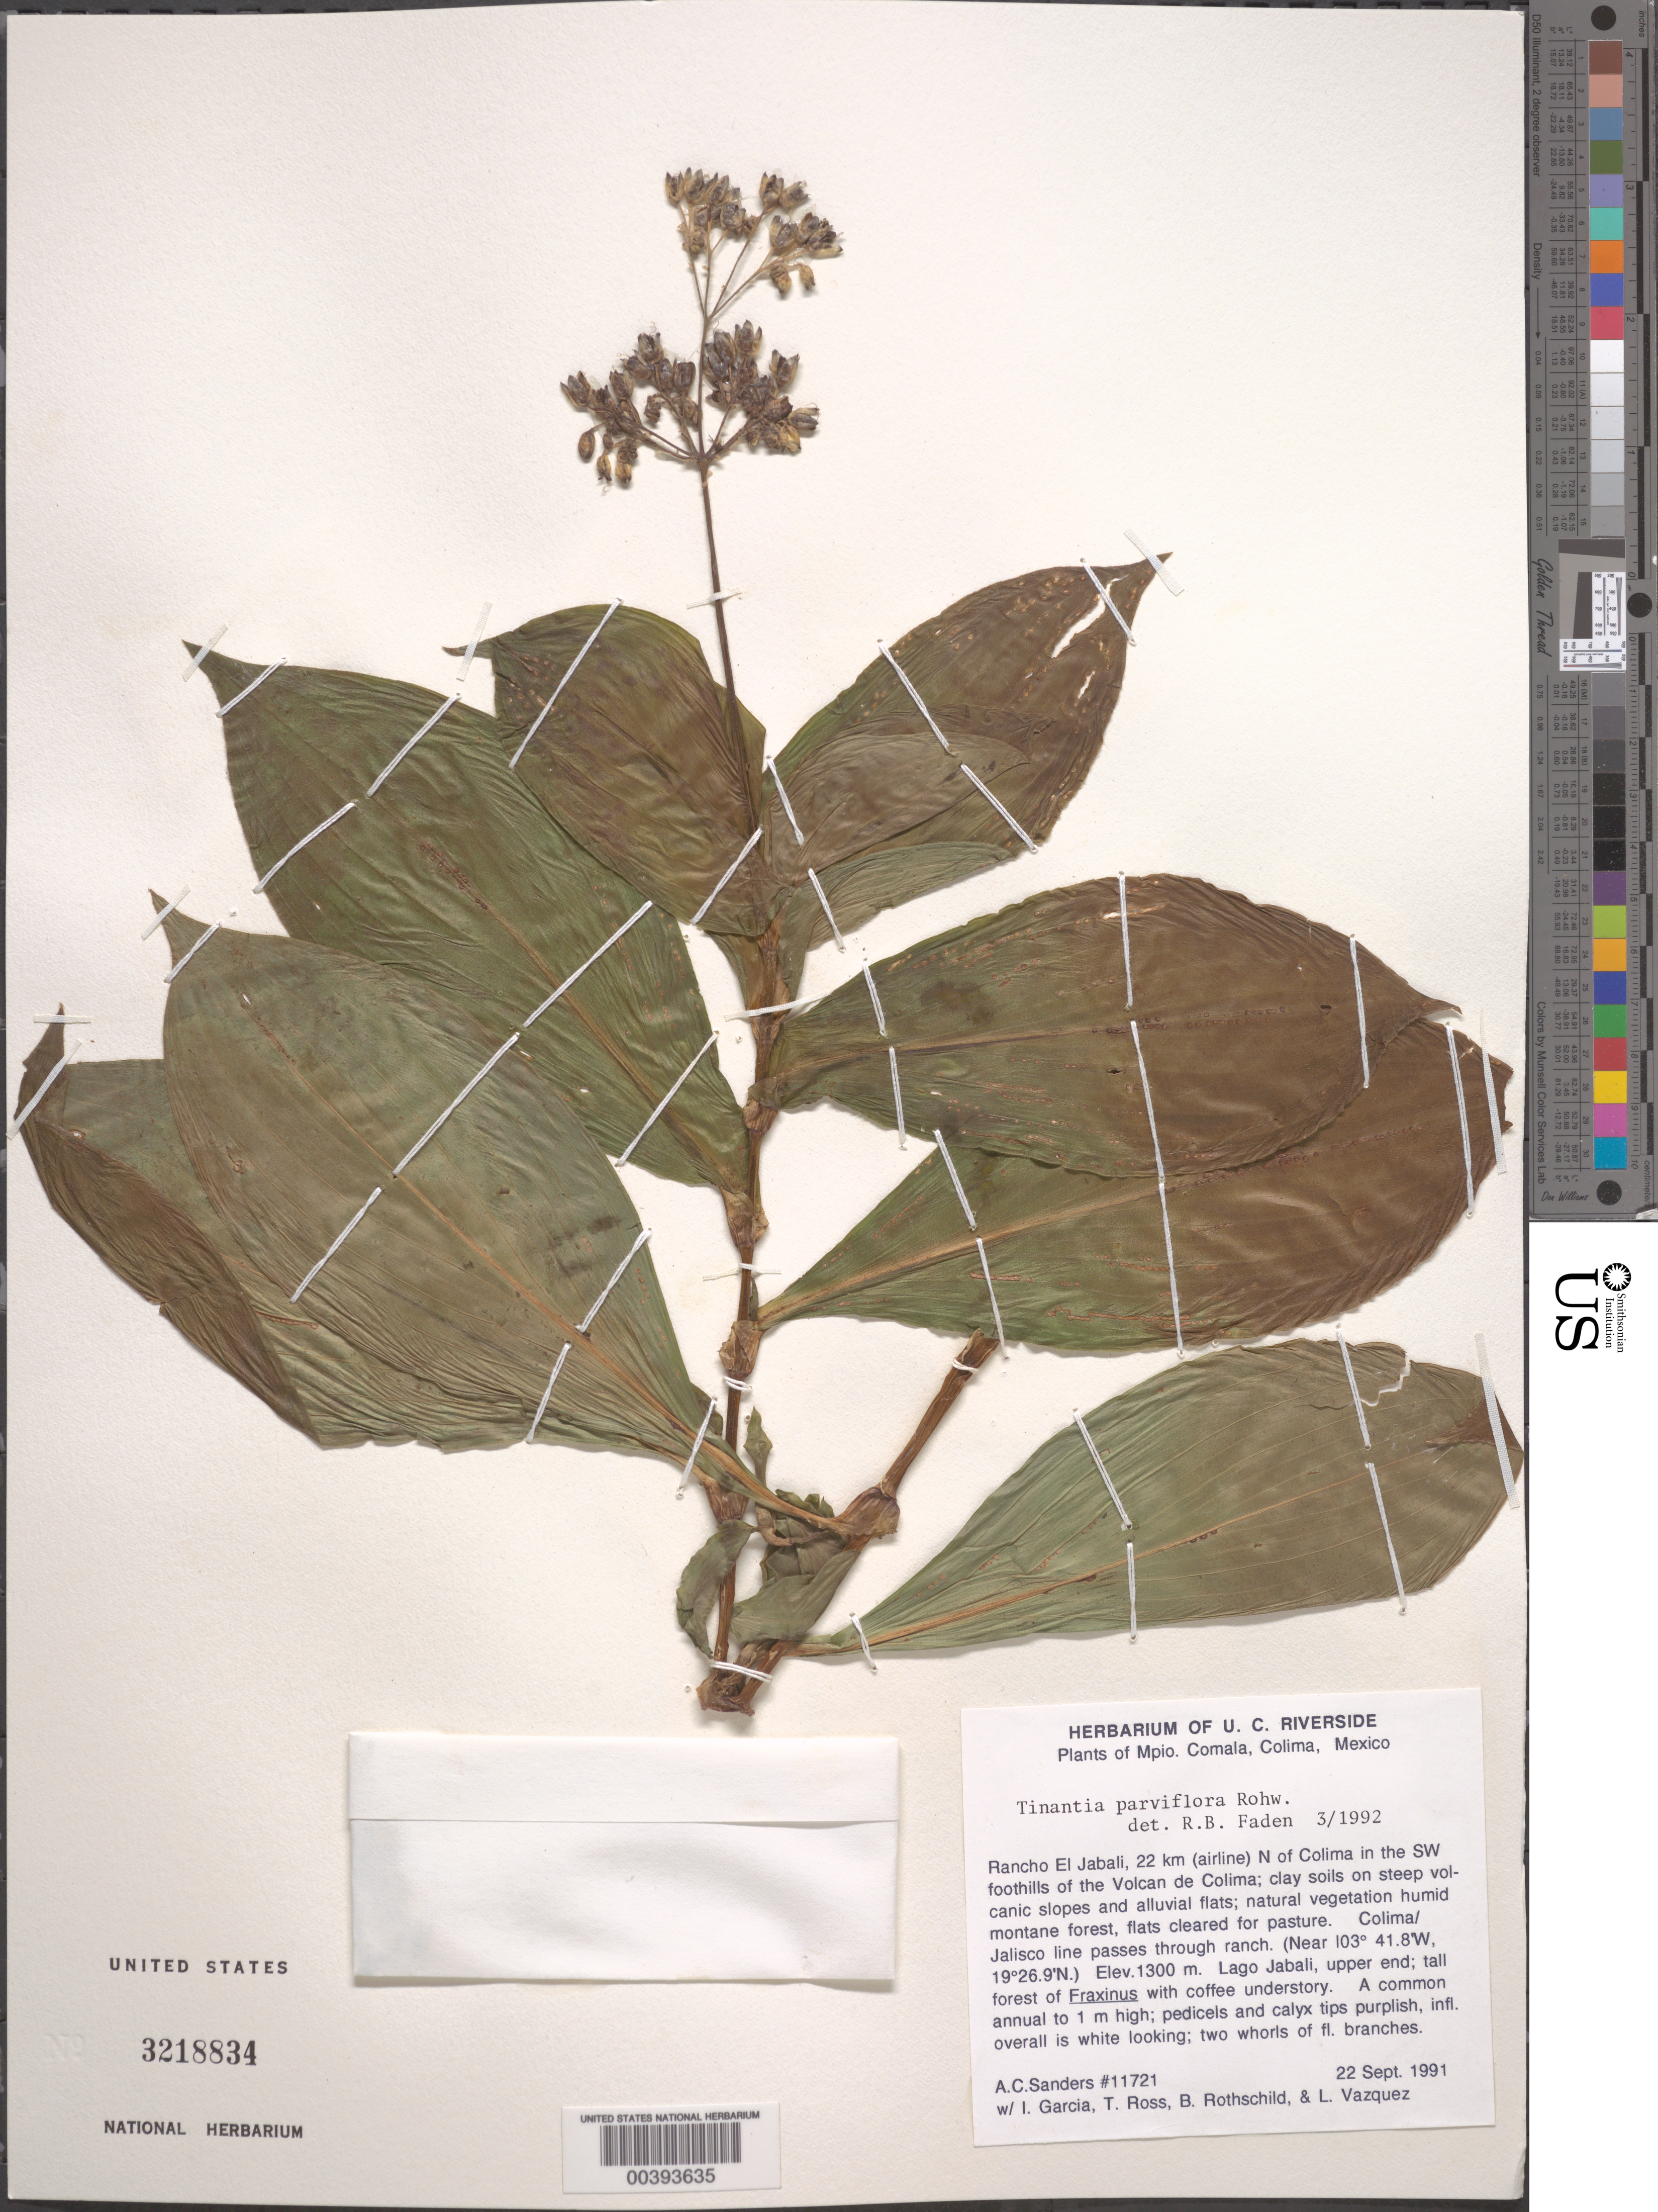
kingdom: Plantae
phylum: Tracheophyta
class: Liliopsida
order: Commelinales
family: Commelinaceae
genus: Tinantia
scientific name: Tinantia parviflora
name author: Rohweder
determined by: Faden, Robert B., (US), Smithsonian Institution - National Museum of Natural History (UNITED STATES)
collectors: A. Sanders, I. Garcia, T. Ross, B. Rothschild & L. Vazquez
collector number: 11721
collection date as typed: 22 Sep 1991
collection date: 1991-09-22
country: Mexico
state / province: Colima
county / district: Comala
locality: Rancho El Jabali, 22 km N of Colima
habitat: Humid montane forest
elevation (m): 1300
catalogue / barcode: US 3218834